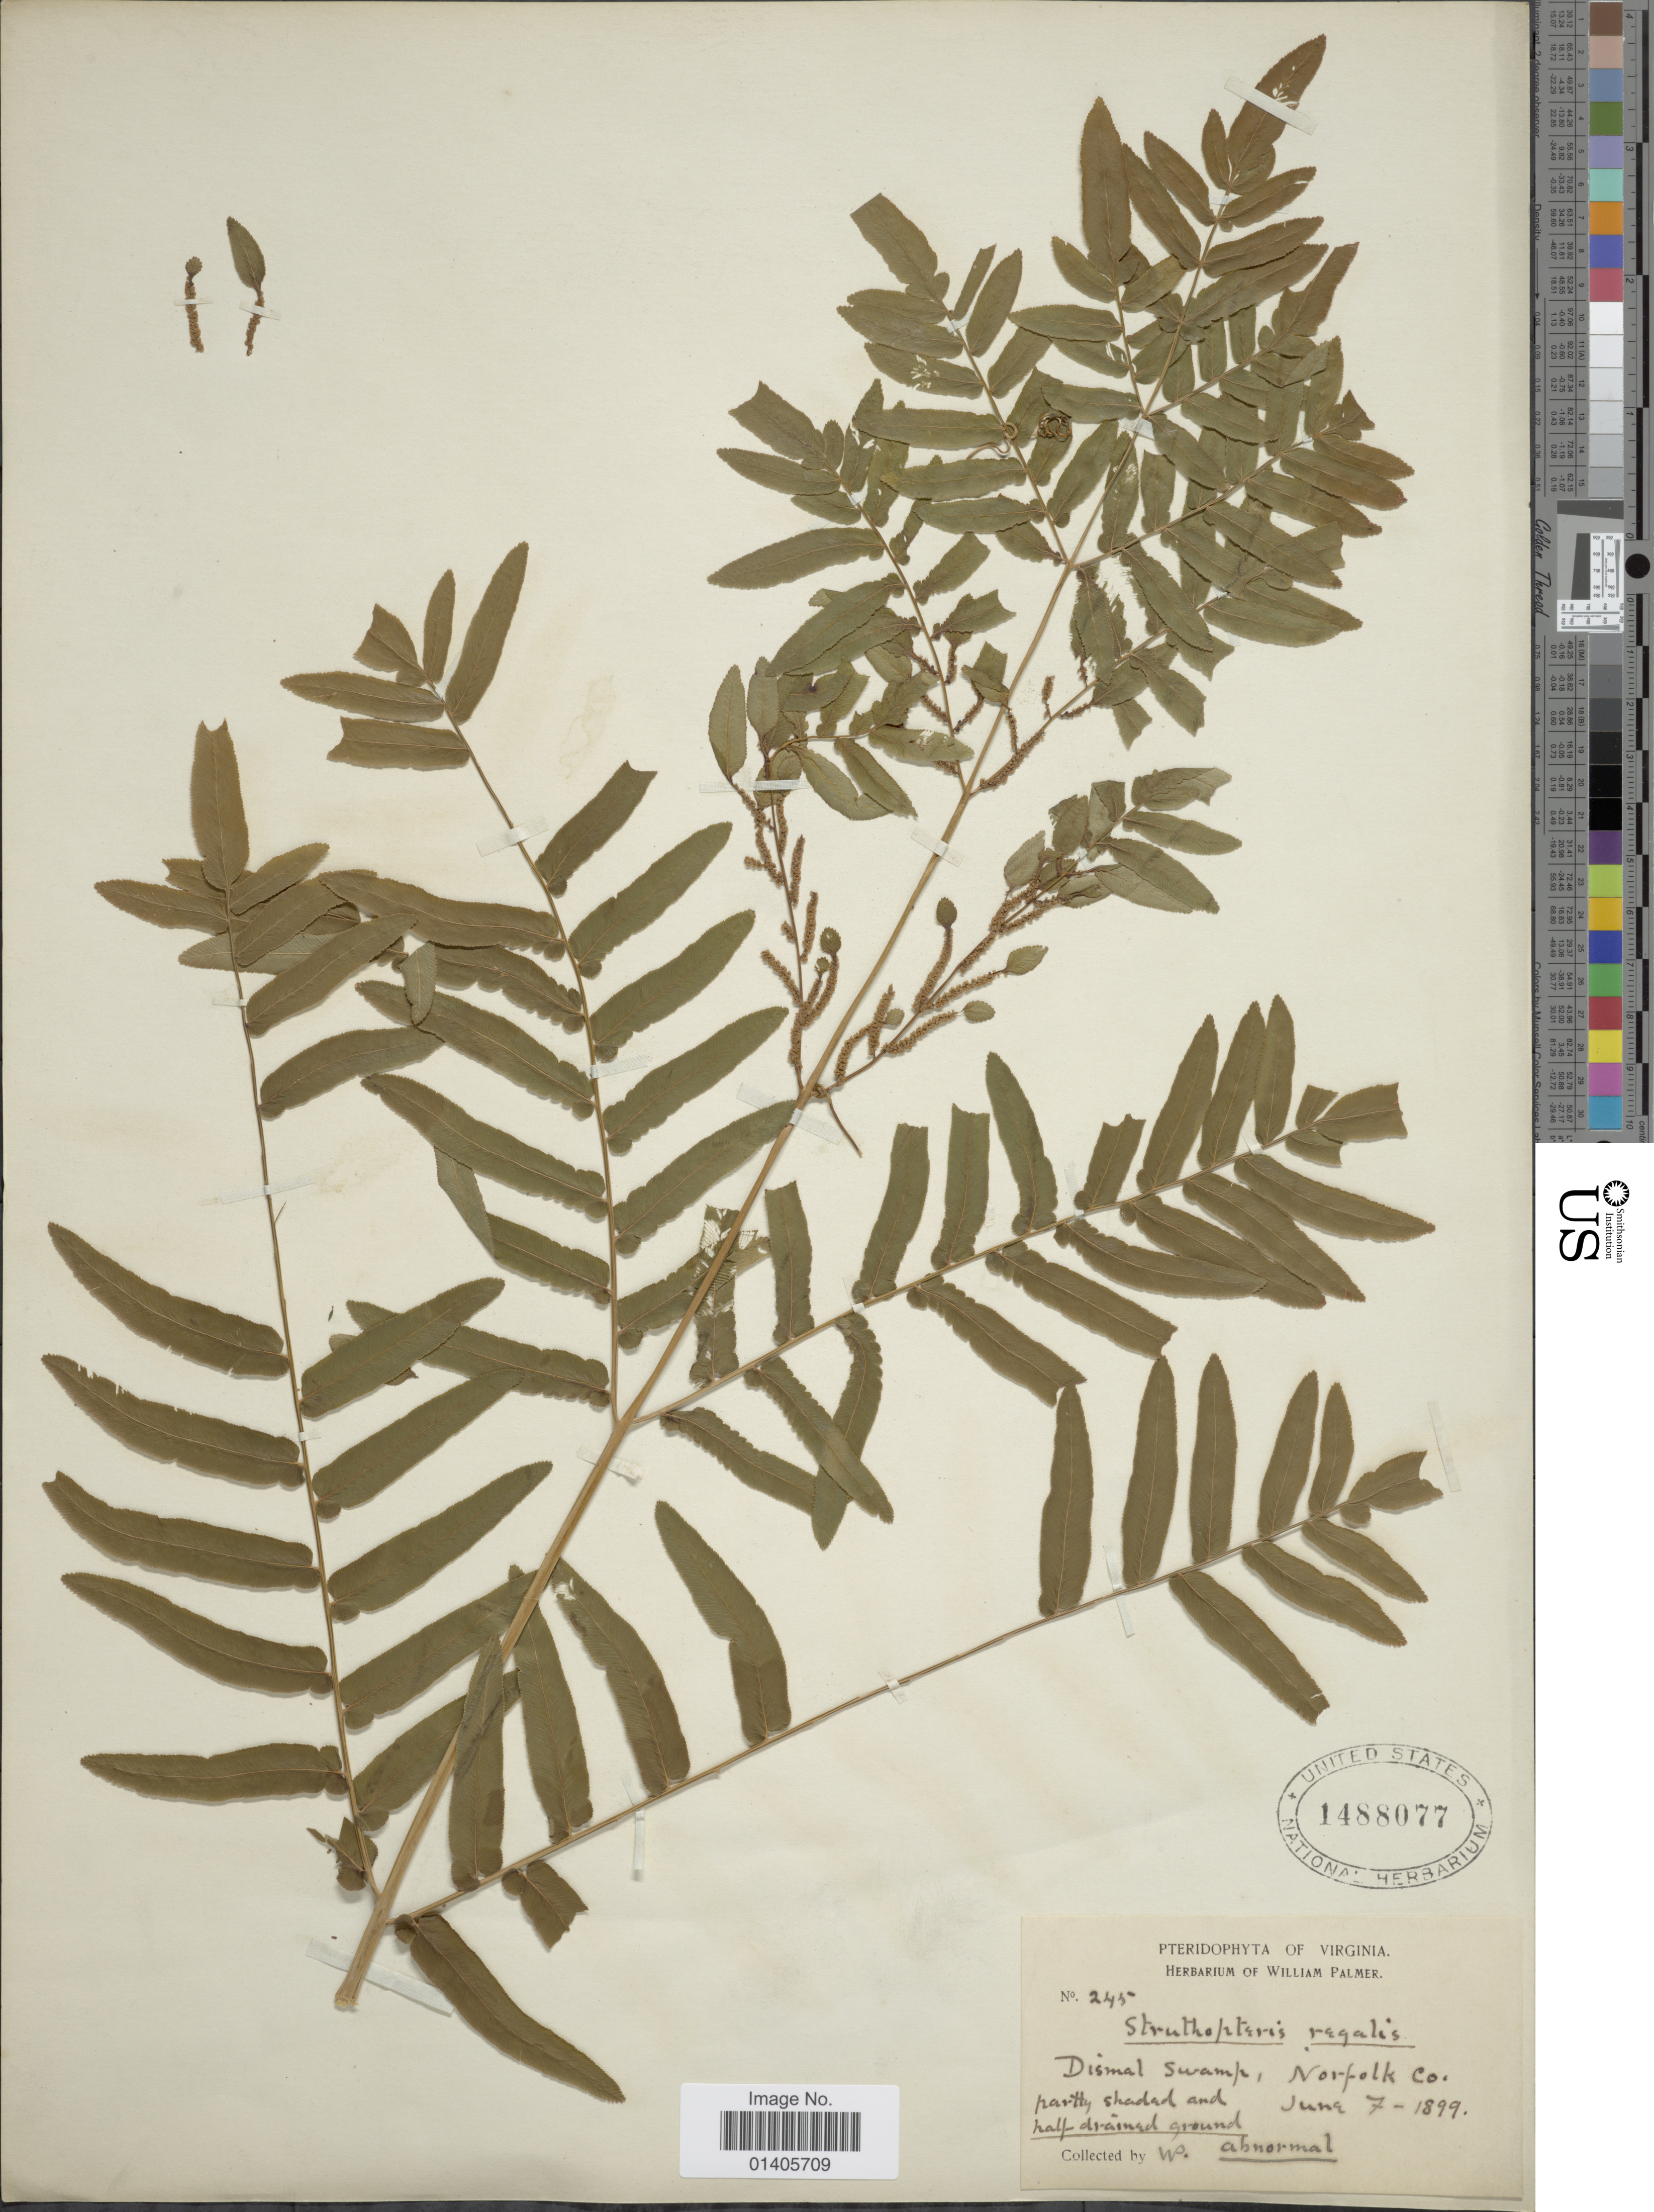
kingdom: Plantae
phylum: Tracheophyta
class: Polypodiopsida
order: Osmundales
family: Osmundaceae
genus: Osmunda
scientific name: Osmunda regalis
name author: L.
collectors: W. Palmer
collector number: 245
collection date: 1899-06-07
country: United States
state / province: Virginia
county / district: City of Norfolk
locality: Dismal Swamp, Norfolk Co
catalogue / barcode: US 1488077